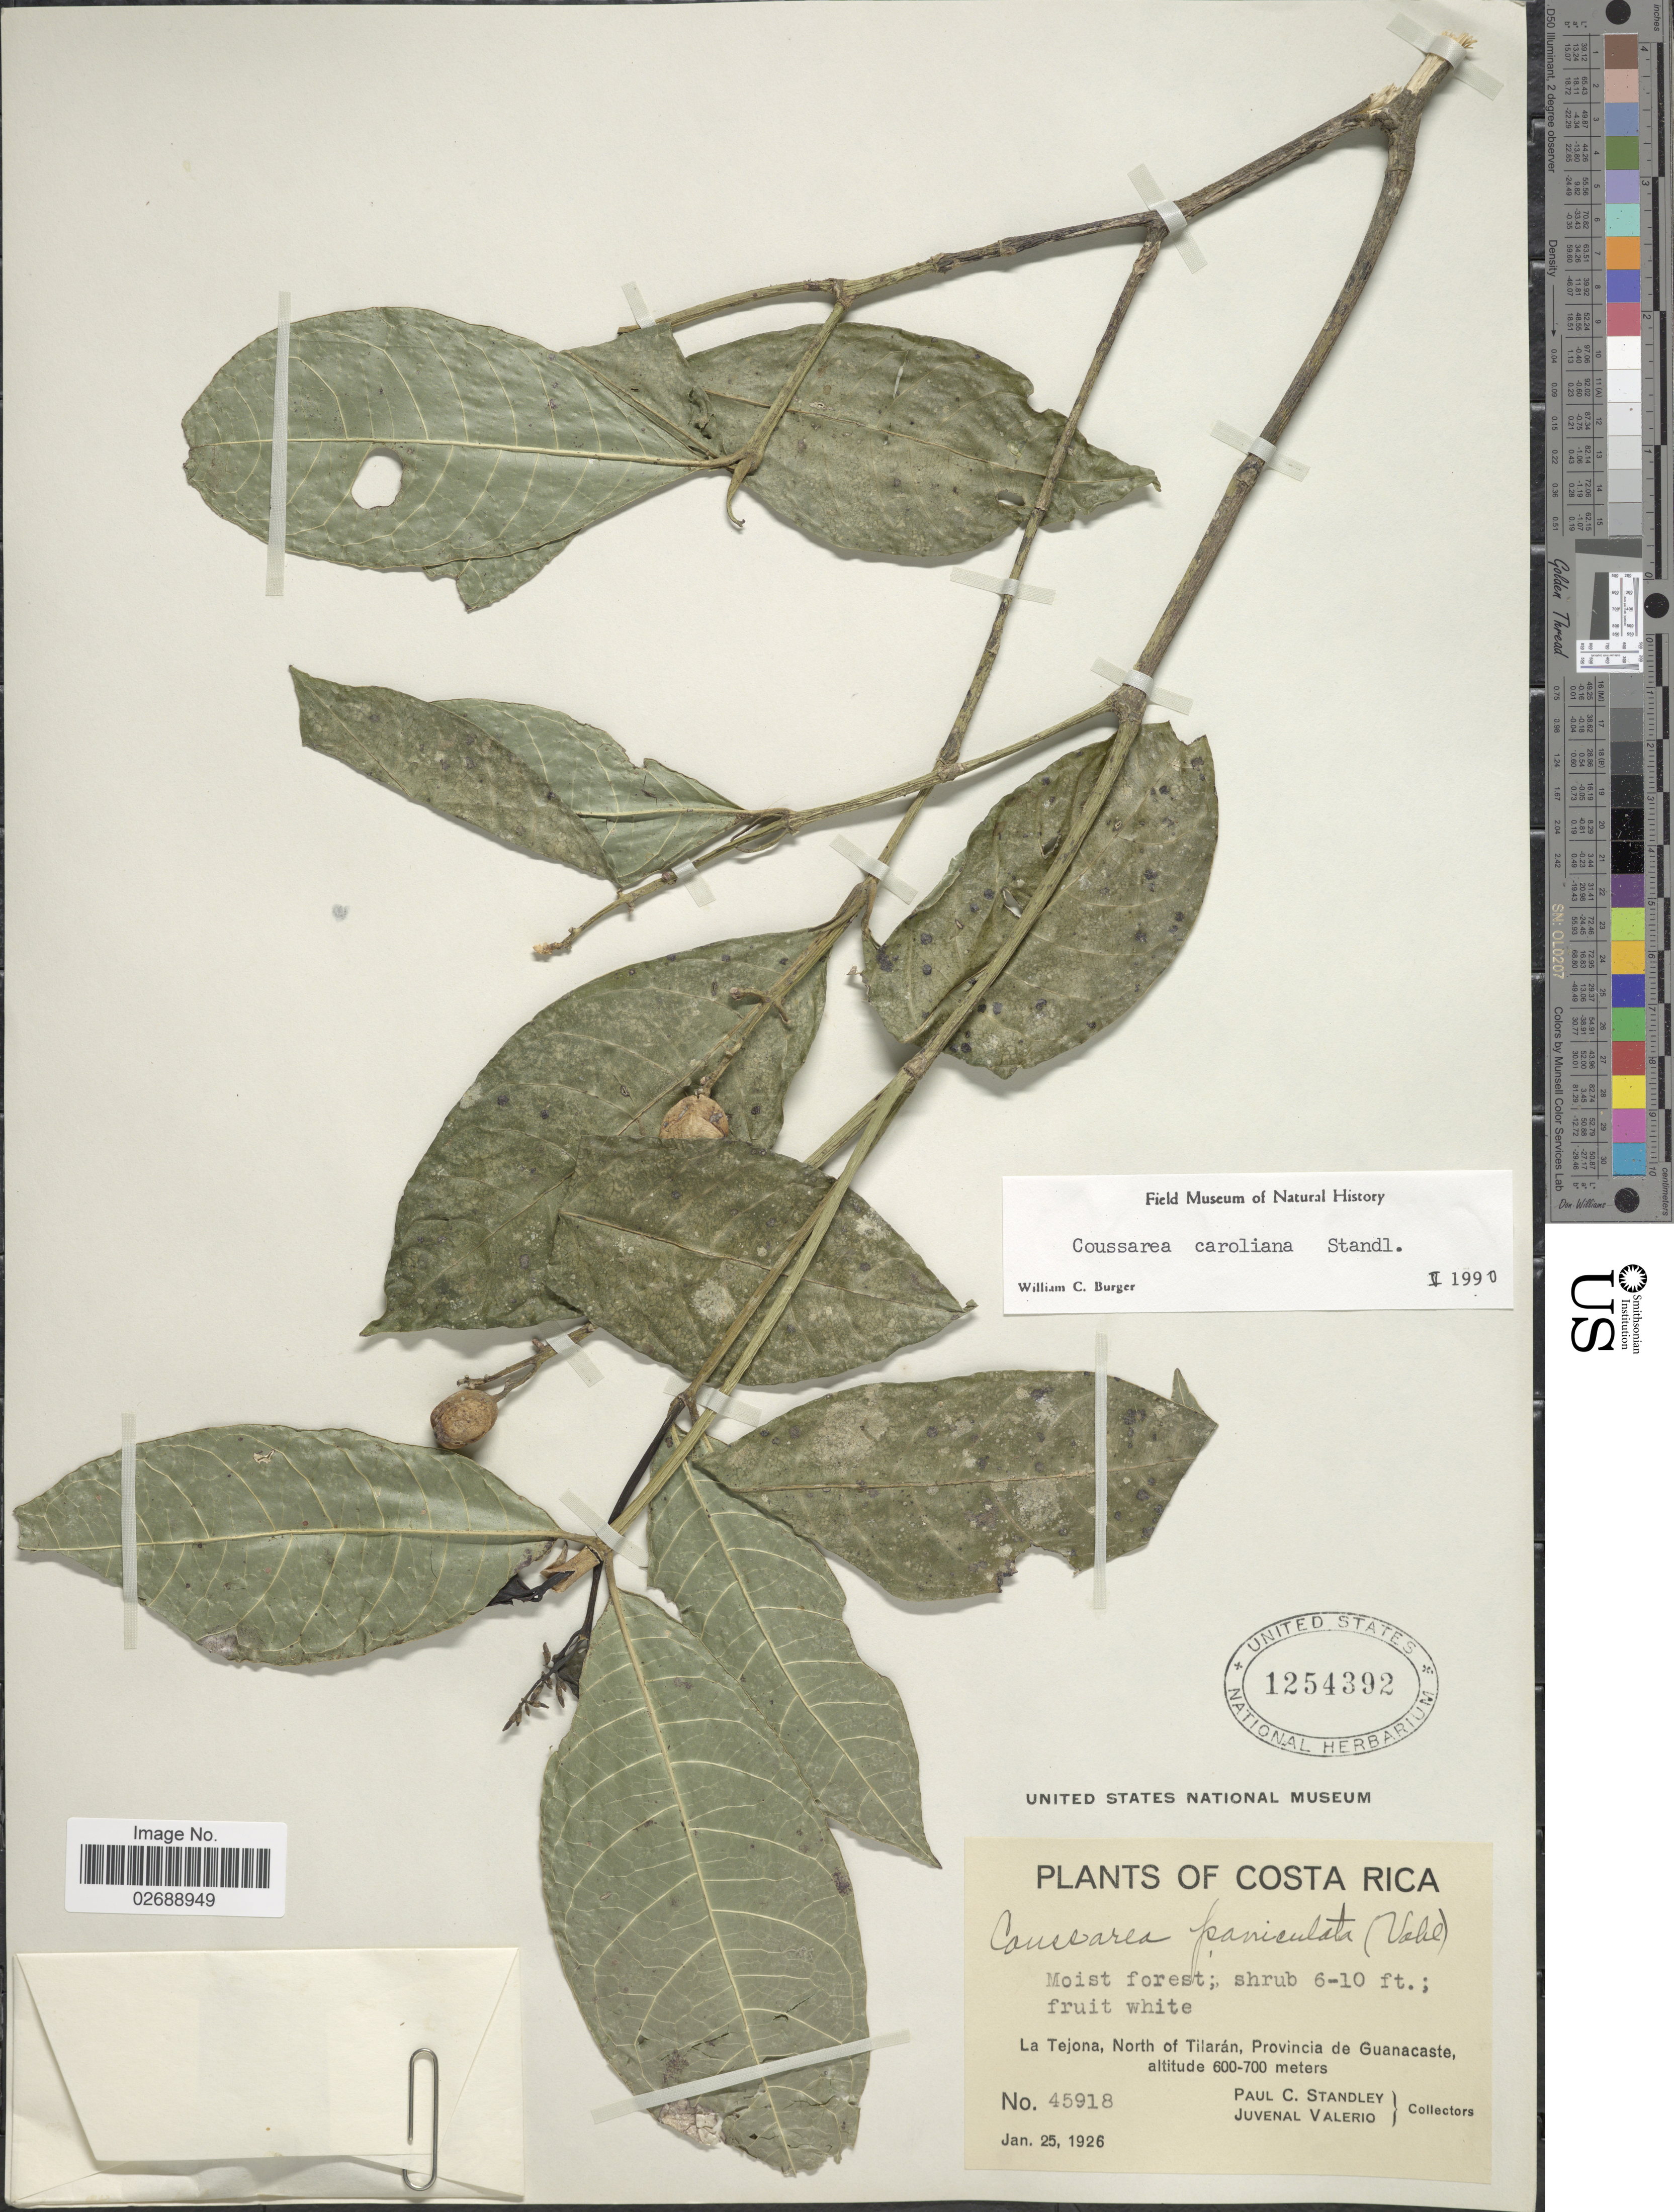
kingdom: Plantae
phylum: Tracheophyta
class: Magnoliopsida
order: Gentianales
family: Rubiaceae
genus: Coussarea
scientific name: Coussarea caroliana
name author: Standl.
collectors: P. C. Standley & J. Valerio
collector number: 45918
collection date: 1926-01-25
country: Costa Rica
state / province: Guanacaste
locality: La Tejona, North of Tilaran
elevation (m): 600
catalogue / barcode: US 1254392